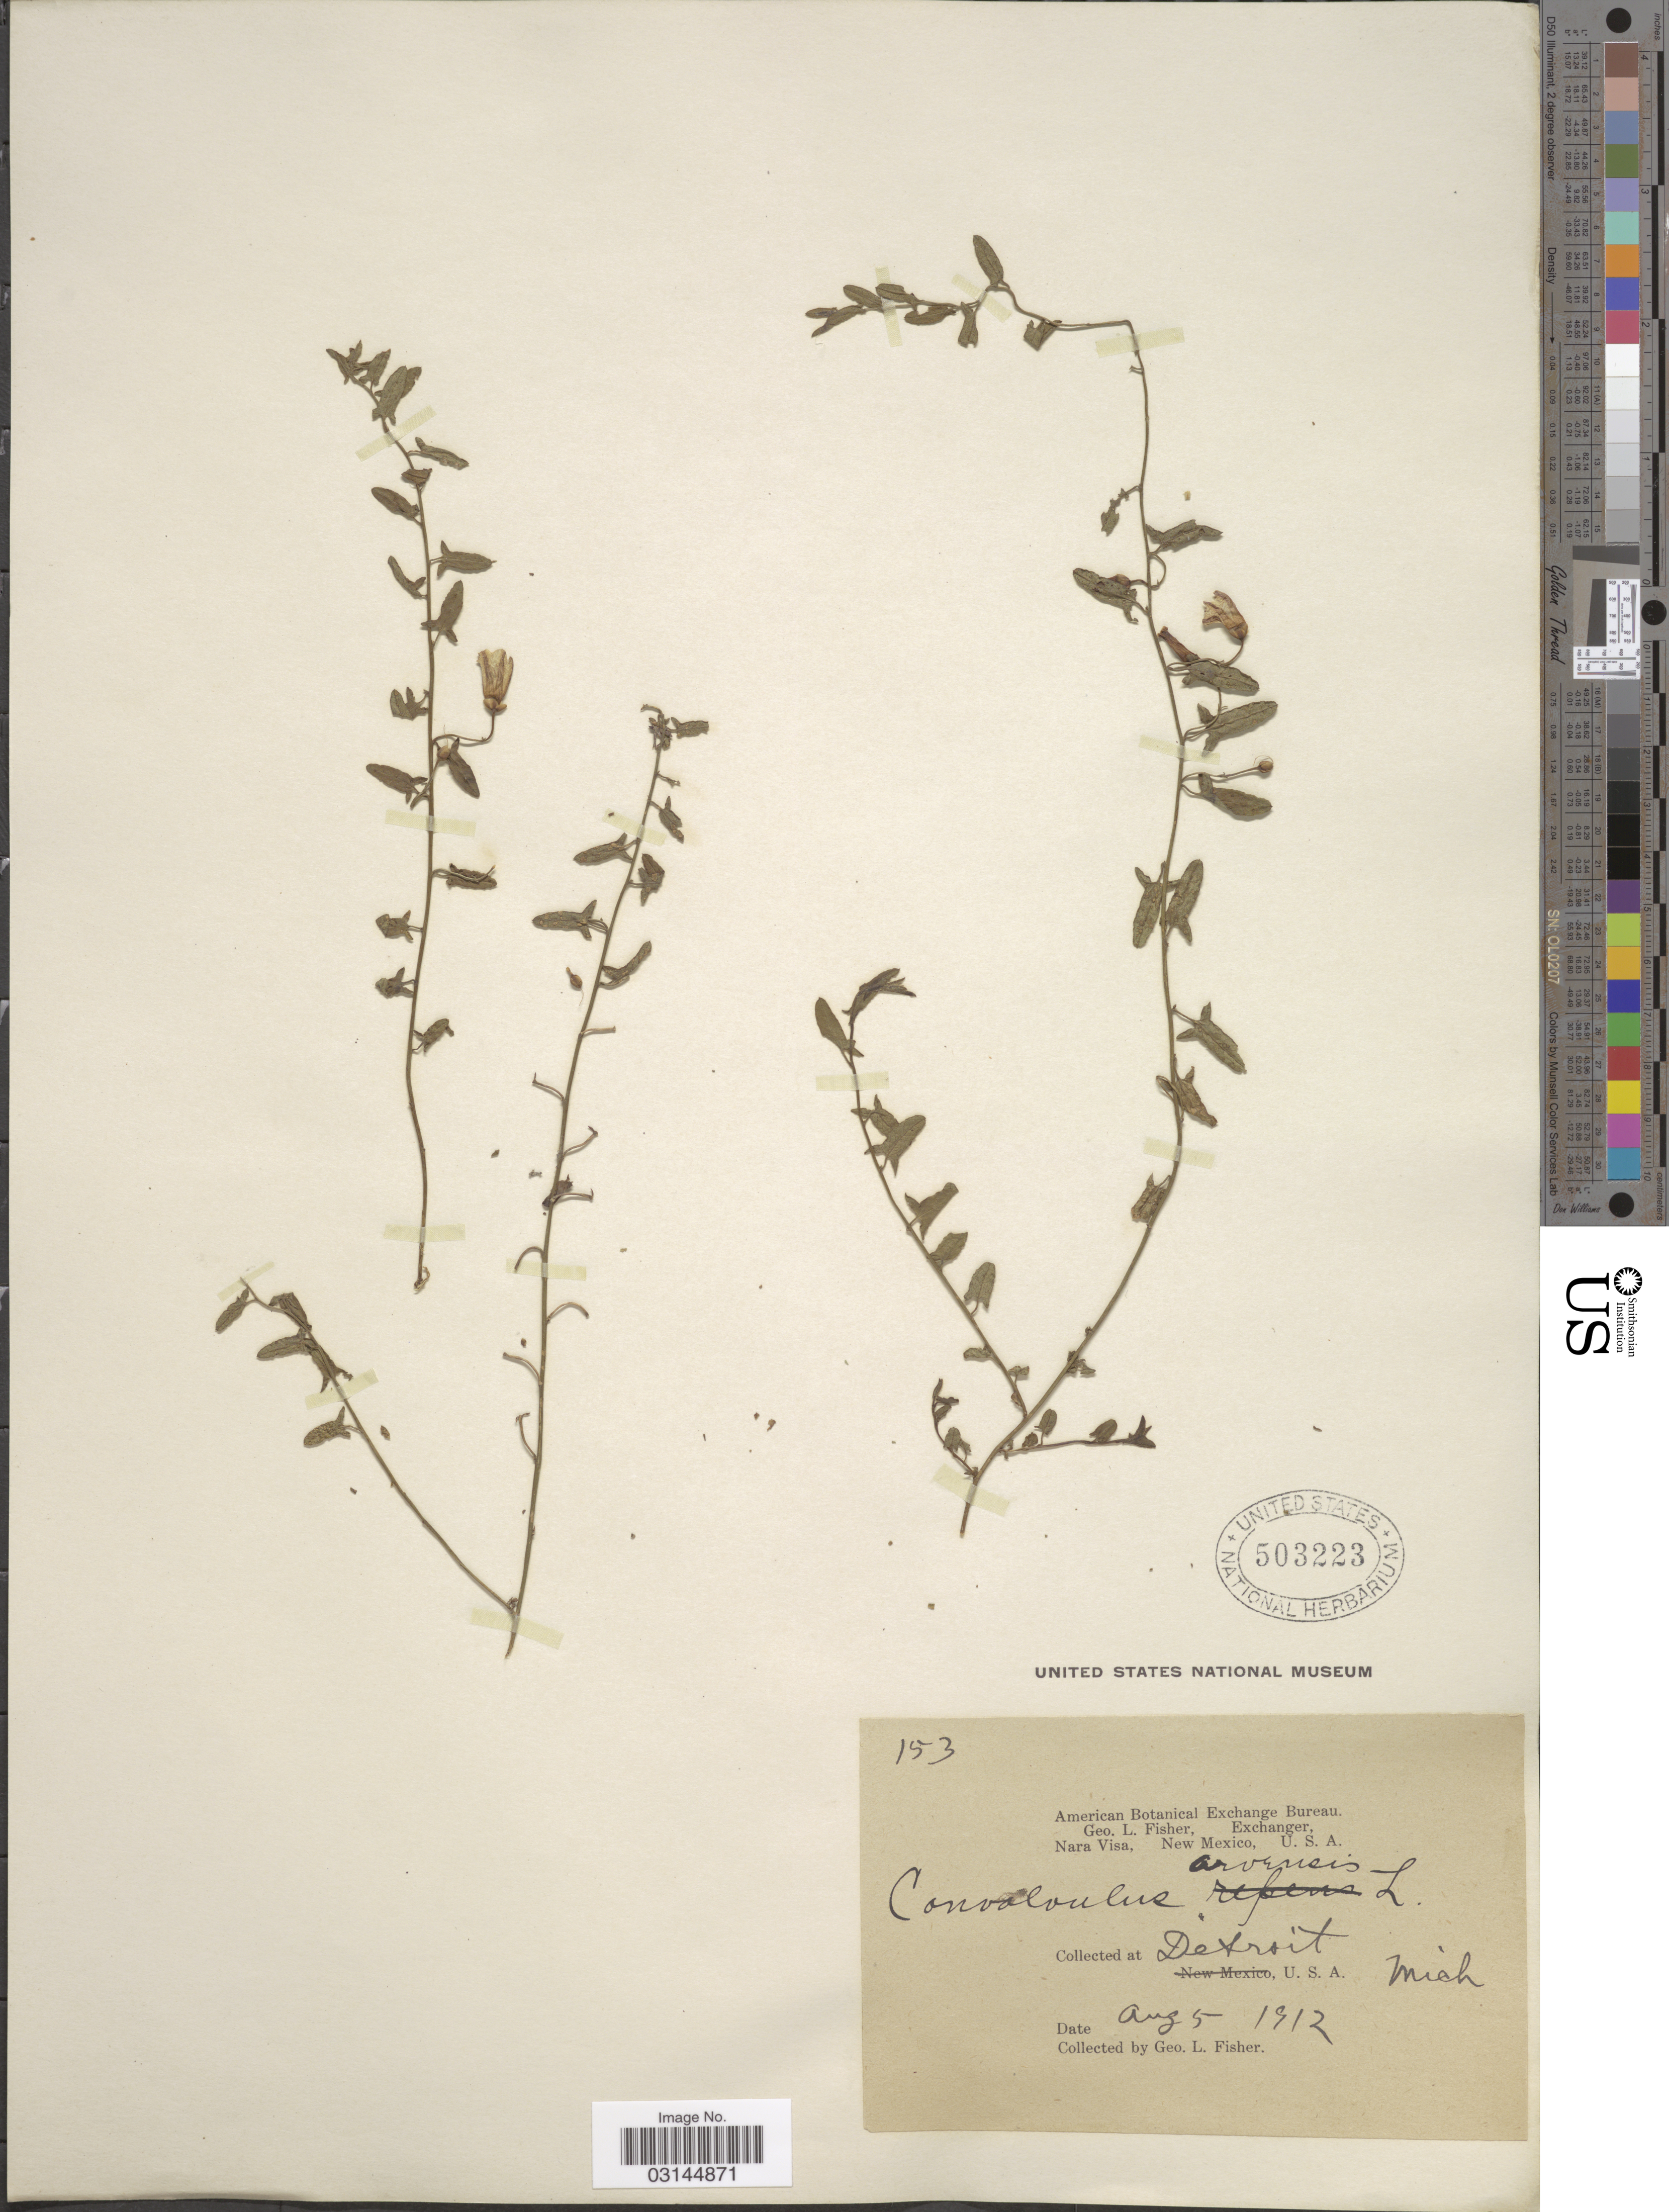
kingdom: Plantae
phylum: Tracheophyta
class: Magnoliopsida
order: Solanales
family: Convolvulaceae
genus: Convolvulus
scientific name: Convolvulus arvensis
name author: L.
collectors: G. L. Fisher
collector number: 153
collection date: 1912-08-05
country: United States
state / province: Michigan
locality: Detroit.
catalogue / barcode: US 503223